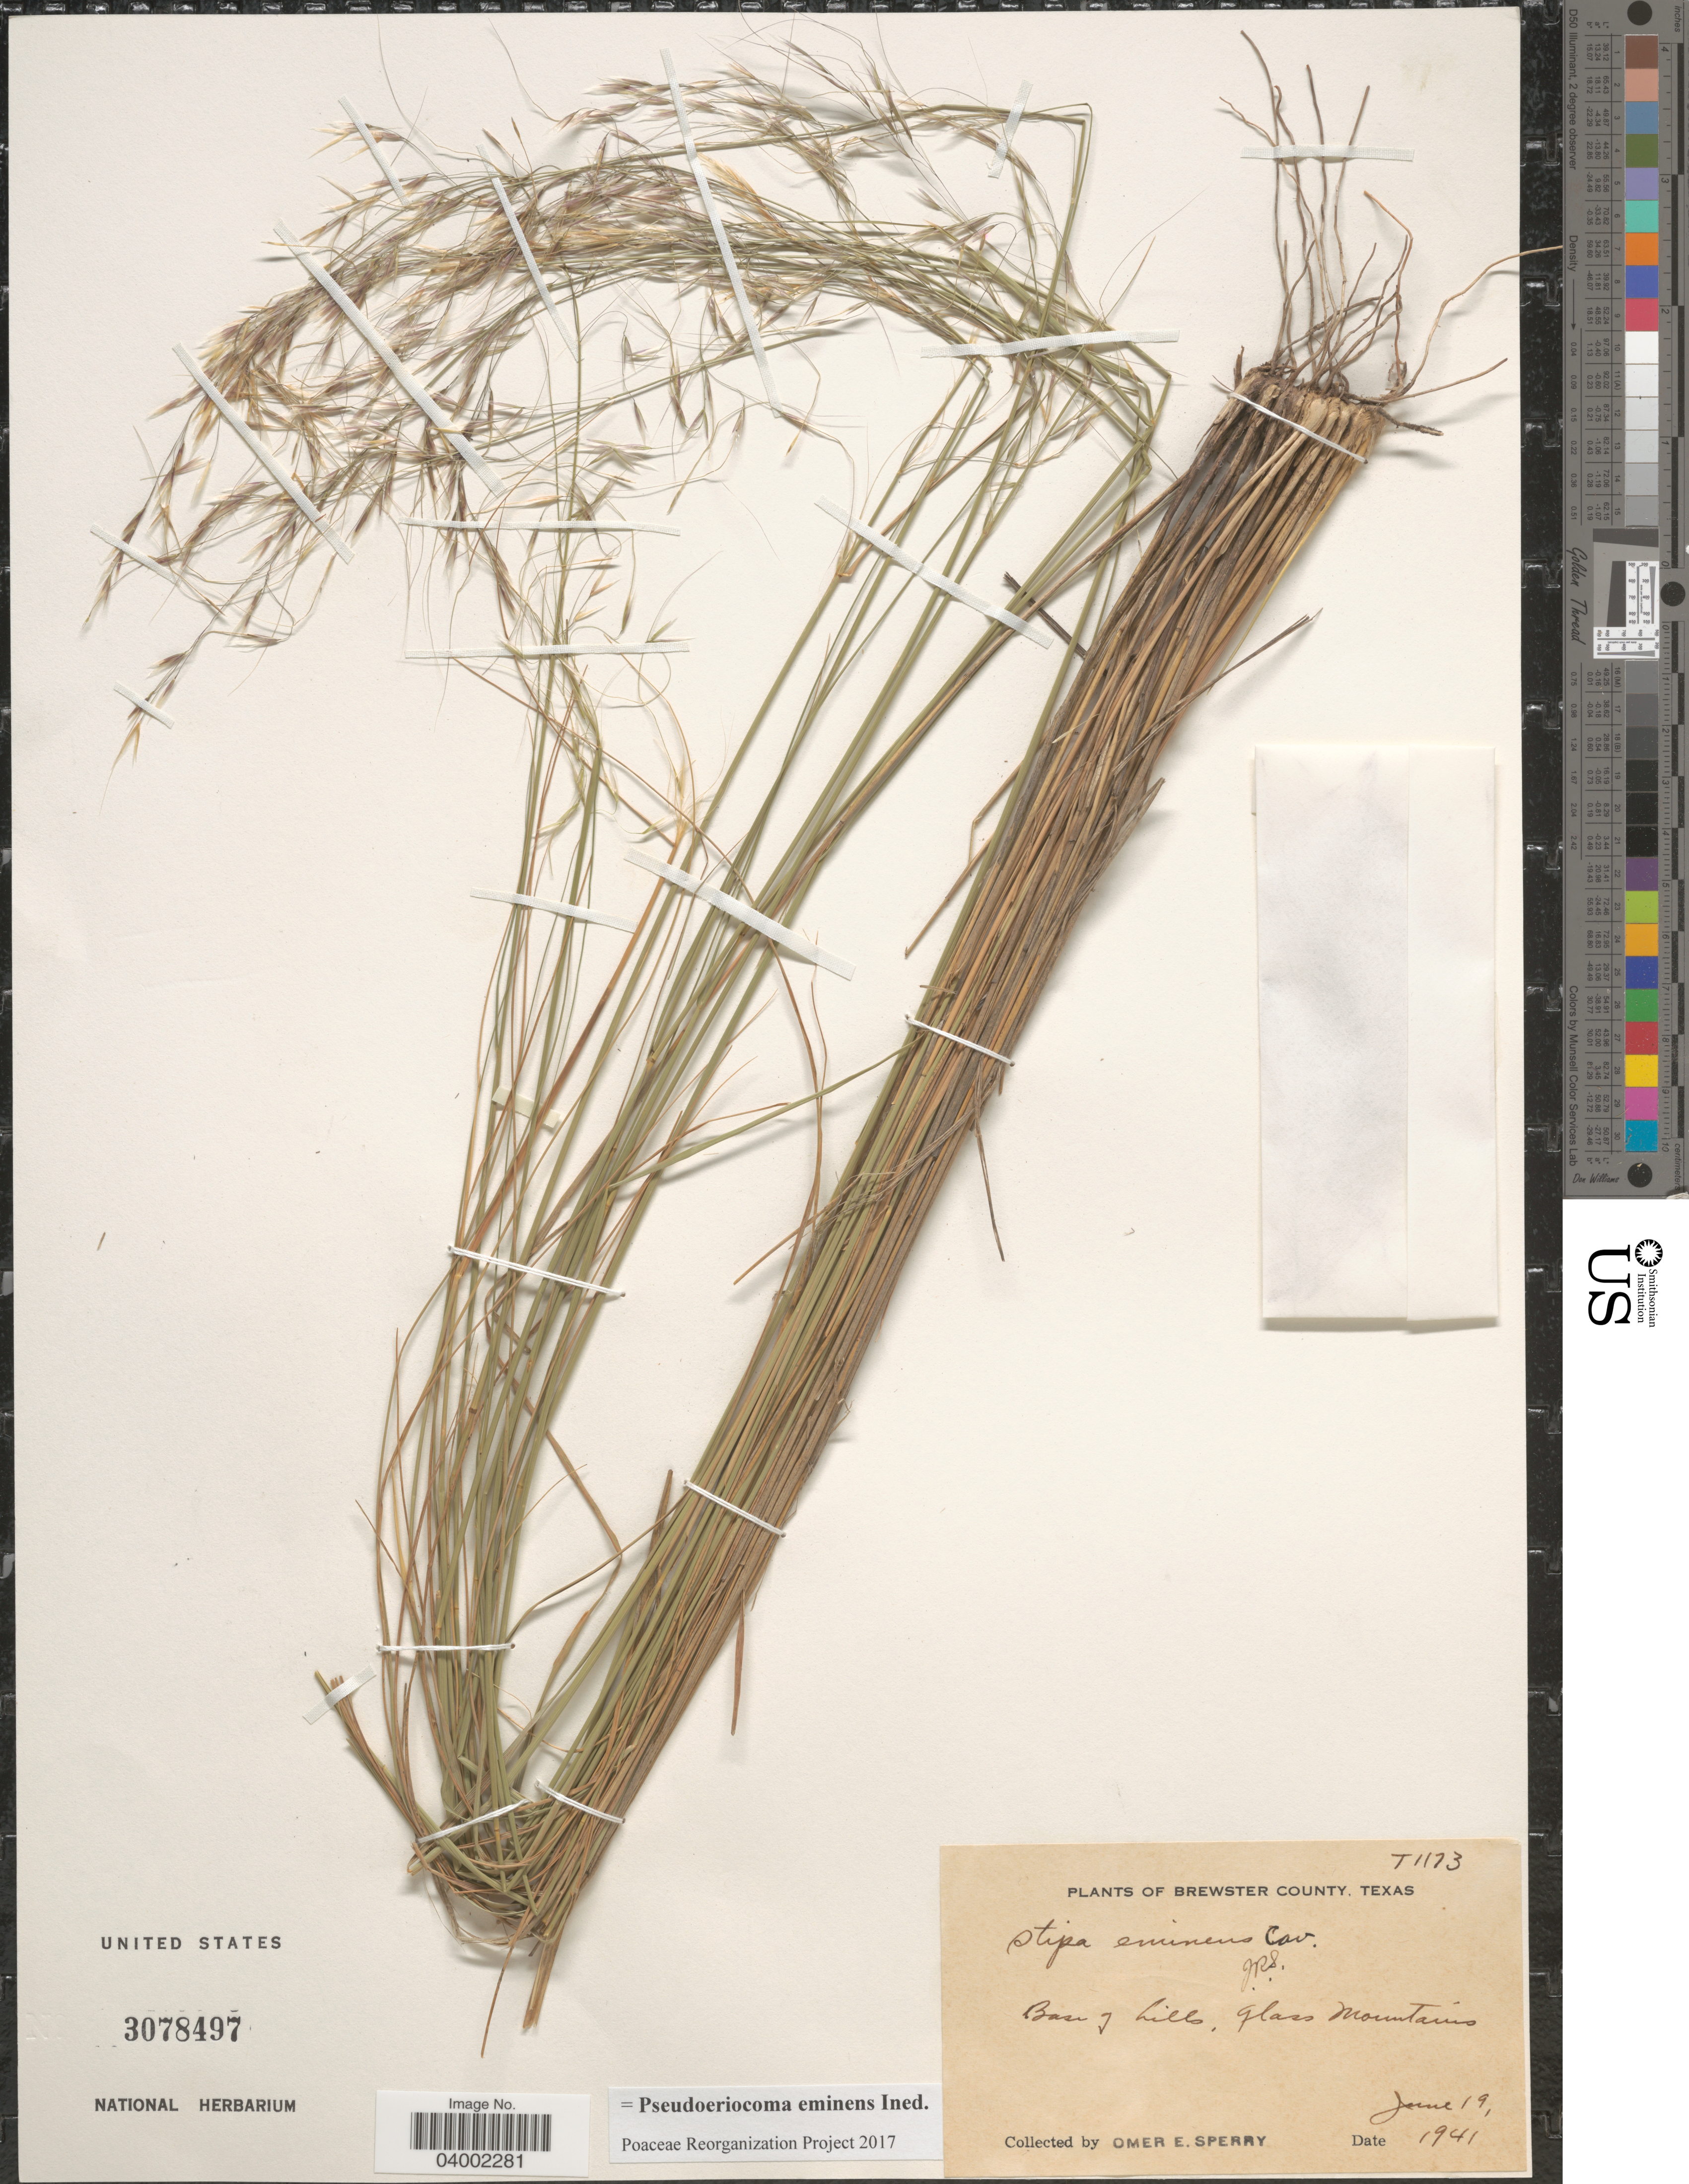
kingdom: Plantae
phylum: Tracheophyta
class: Liliopsida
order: Poales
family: Poaceae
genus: Pseudoeriocoma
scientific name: Pseudoeriocoma eminens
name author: (Cav.) Romasch.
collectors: O. E. Sperry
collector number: T1173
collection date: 1941-06-19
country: United States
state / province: Texas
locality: Brewster County. Base of hills, Glass Mountains.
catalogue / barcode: US 3078497